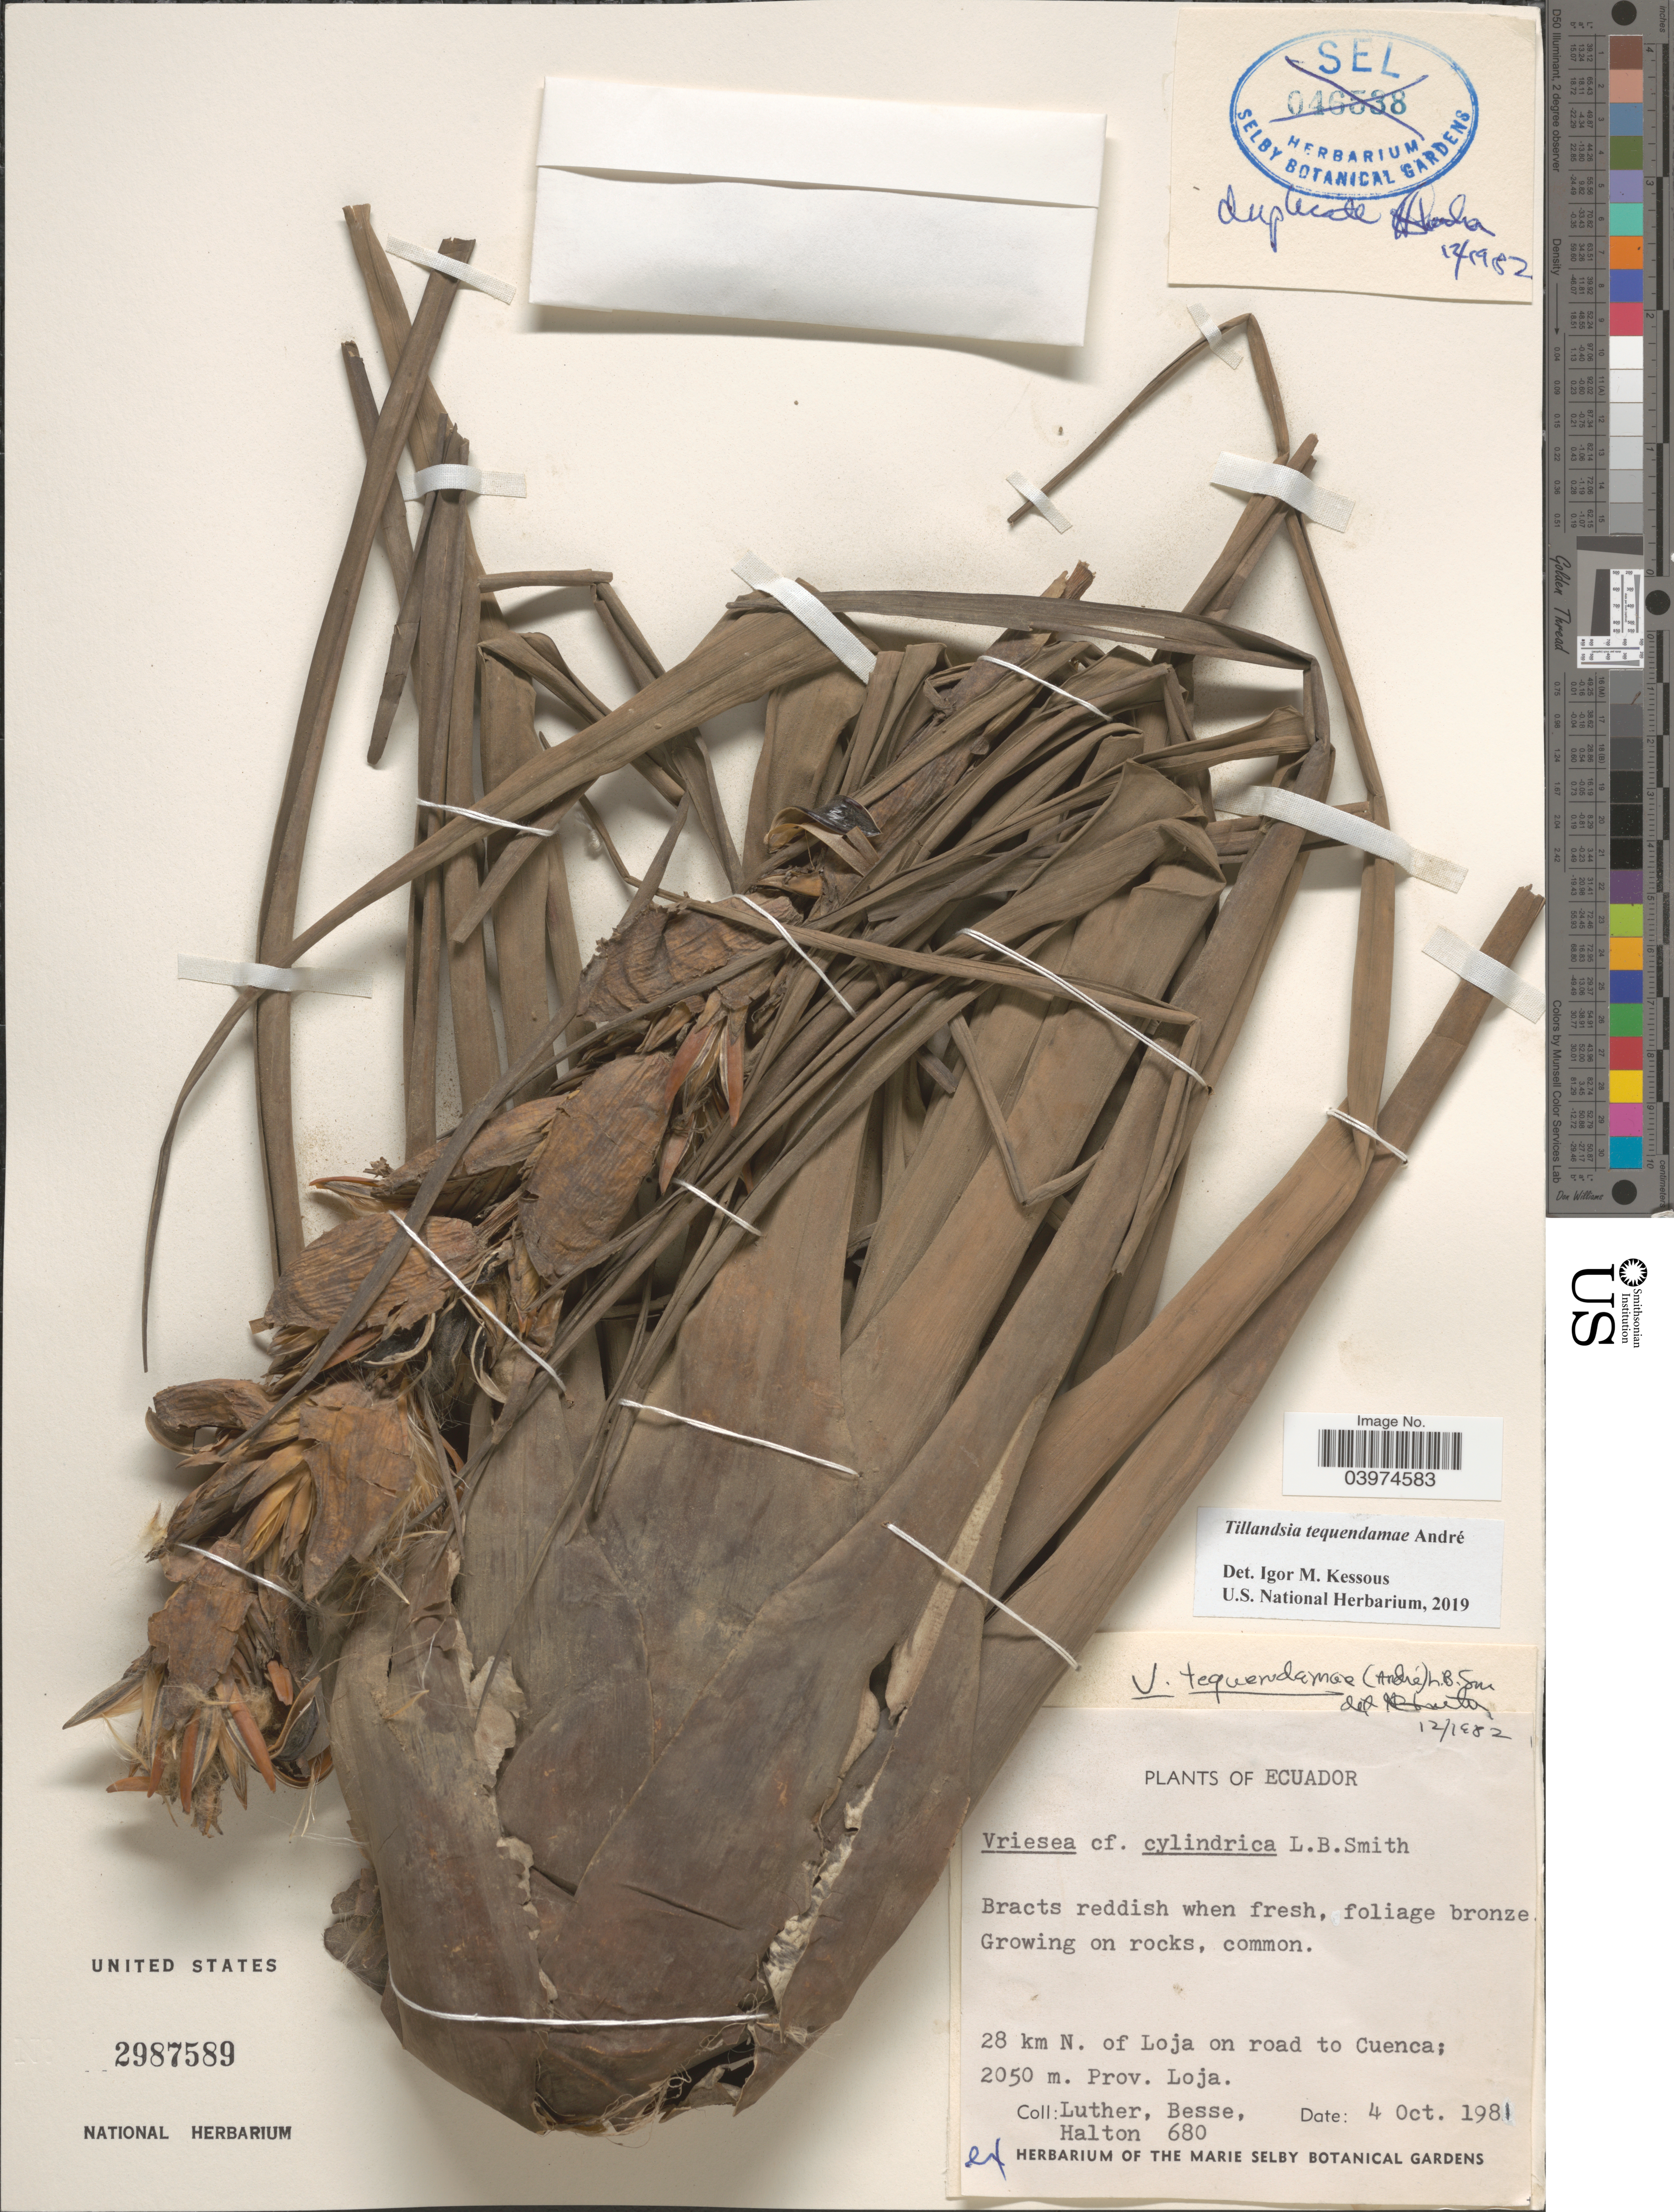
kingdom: Plantae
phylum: Tracheophyta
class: Liliopsida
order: Poales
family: Bromeliaceae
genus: Tillandsia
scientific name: Tillandsia tequendamae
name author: André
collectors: -- Luther, -. Besse & -. Halton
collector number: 680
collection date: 1981-10-04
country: Ecuador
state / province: Loja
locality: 28 km N. of Loja on road to Cuenca.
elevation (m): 2050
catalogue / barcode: US 2987589